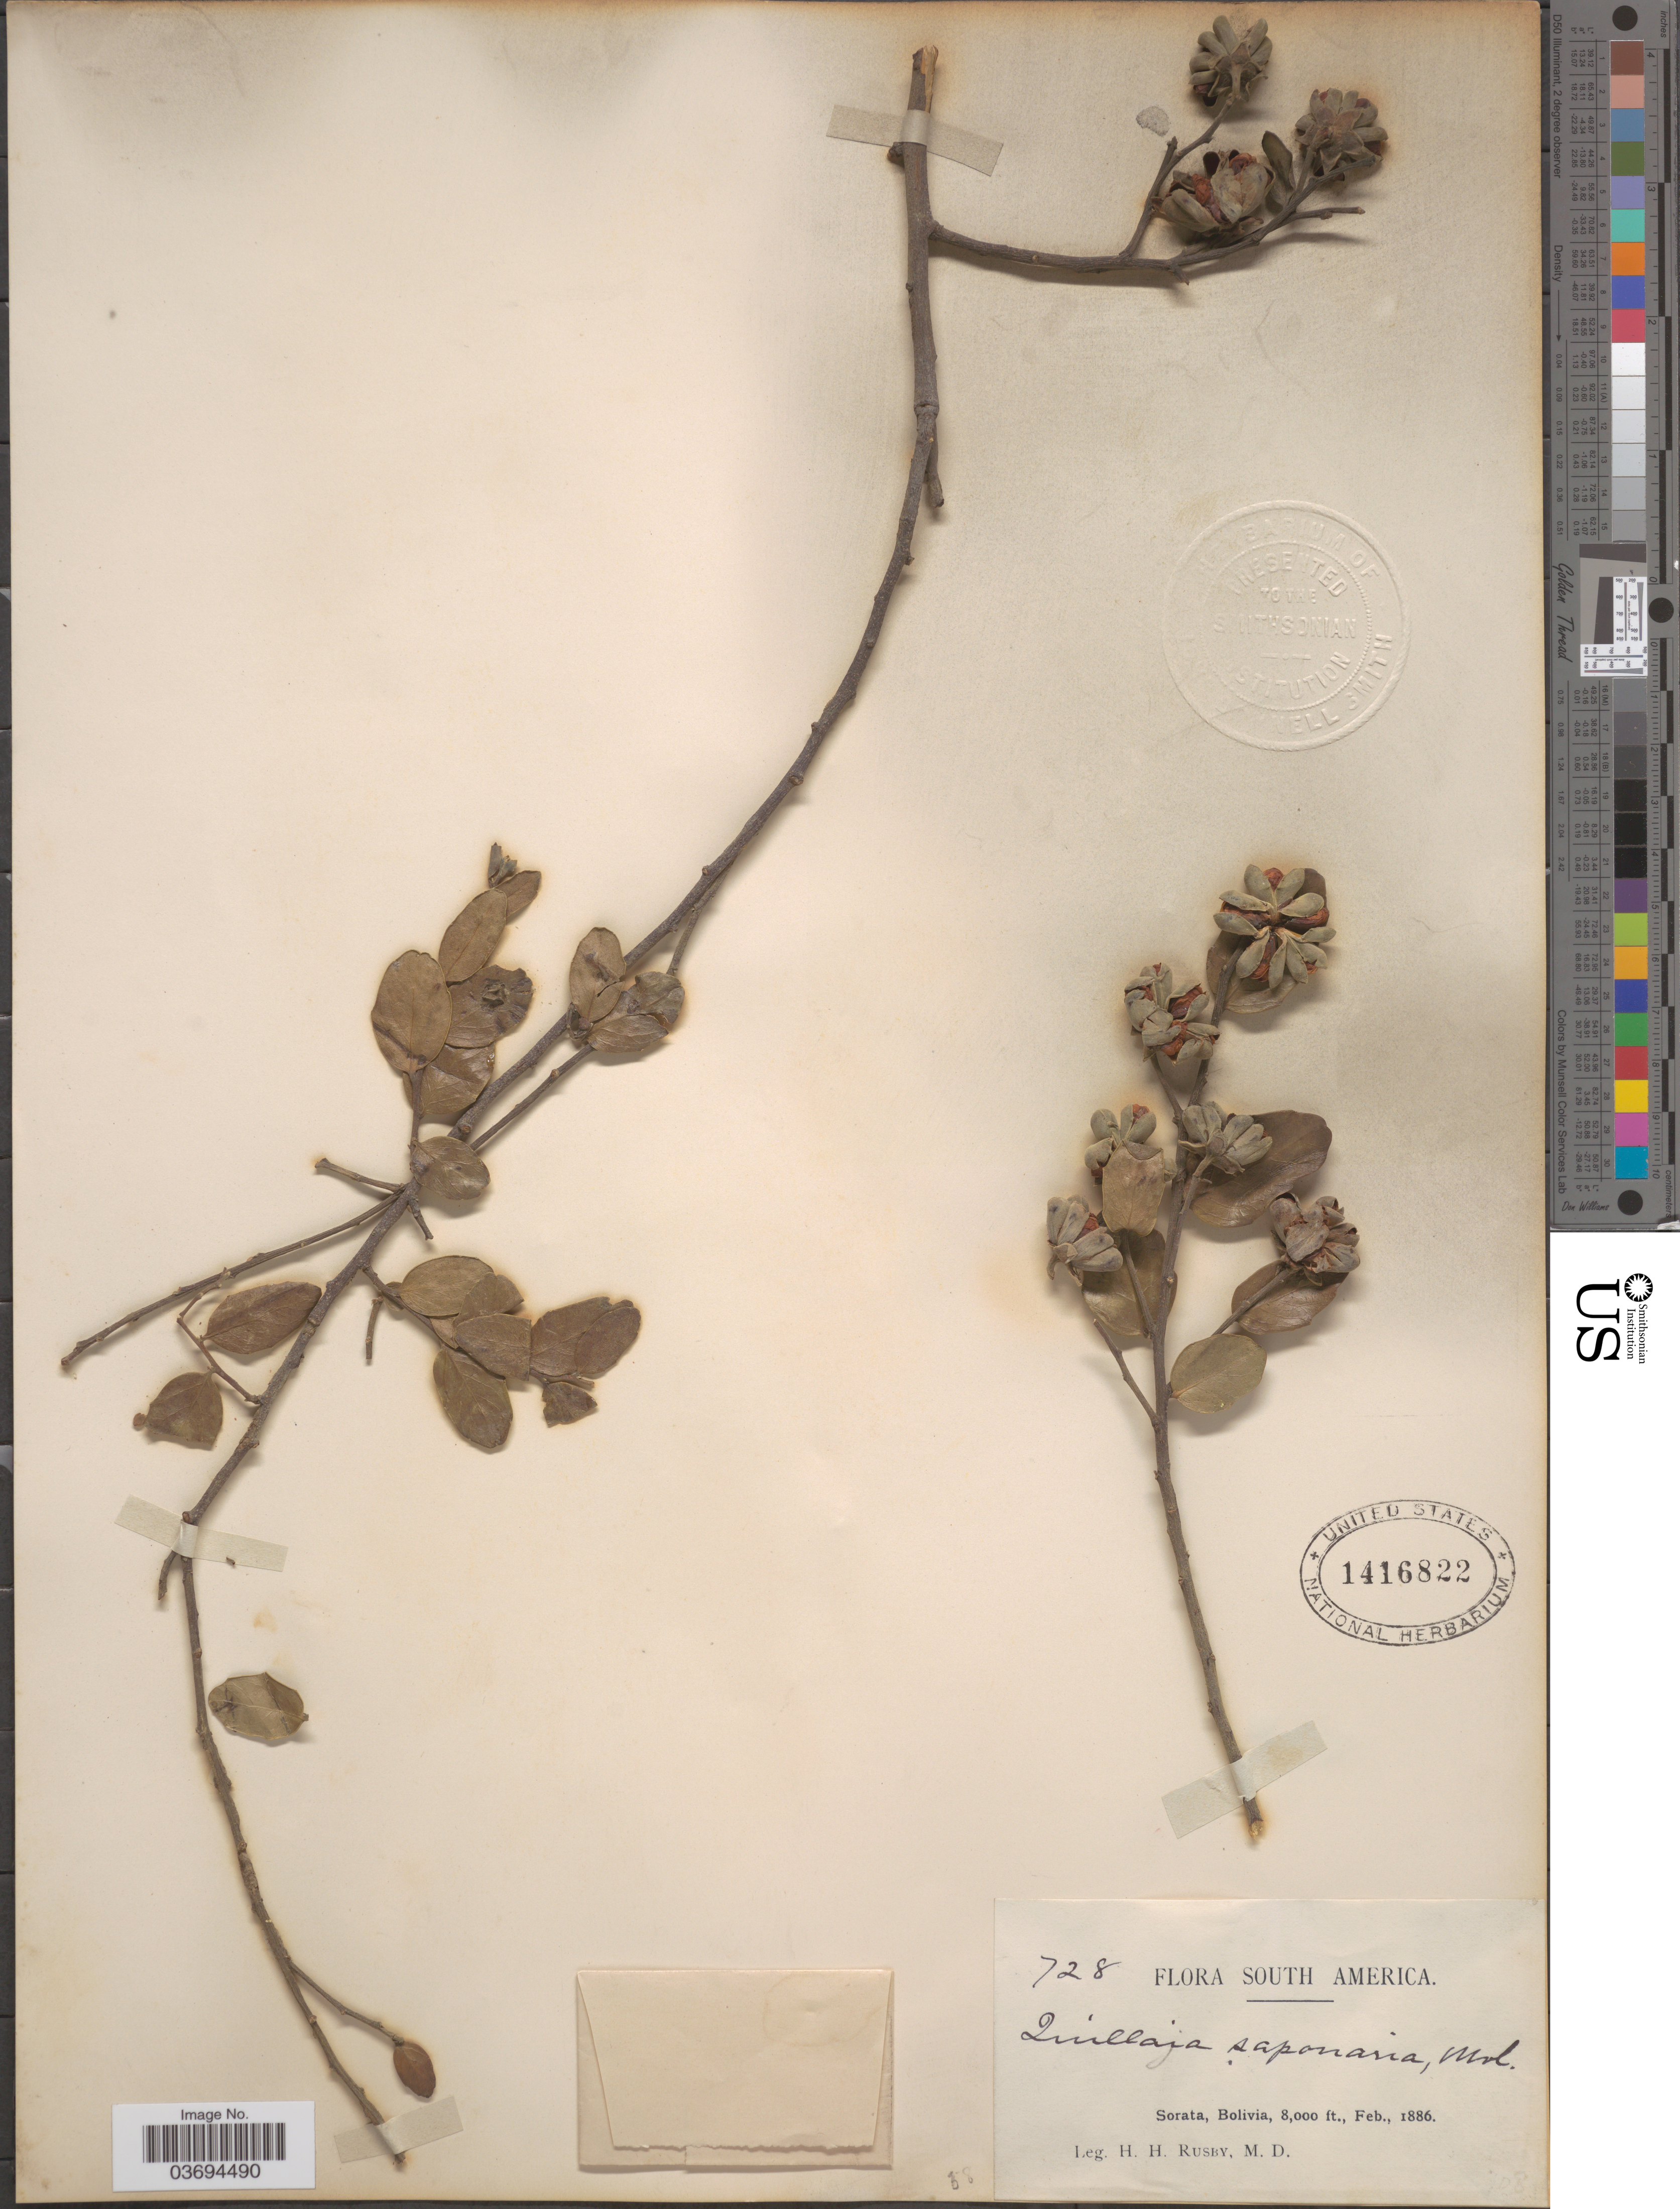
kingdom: Plantae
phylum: Tracheophyta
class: Magnoliopsida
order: Fabales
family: Quillajaceae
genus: Quillaja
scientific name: Quillaja saponaria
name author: Molina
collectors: H. H. Rusby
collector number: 728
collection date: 1886-02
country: Bolivia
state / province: La Páz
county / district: Larecaja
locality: Sorata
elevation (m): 2438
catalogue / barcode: US 1416822